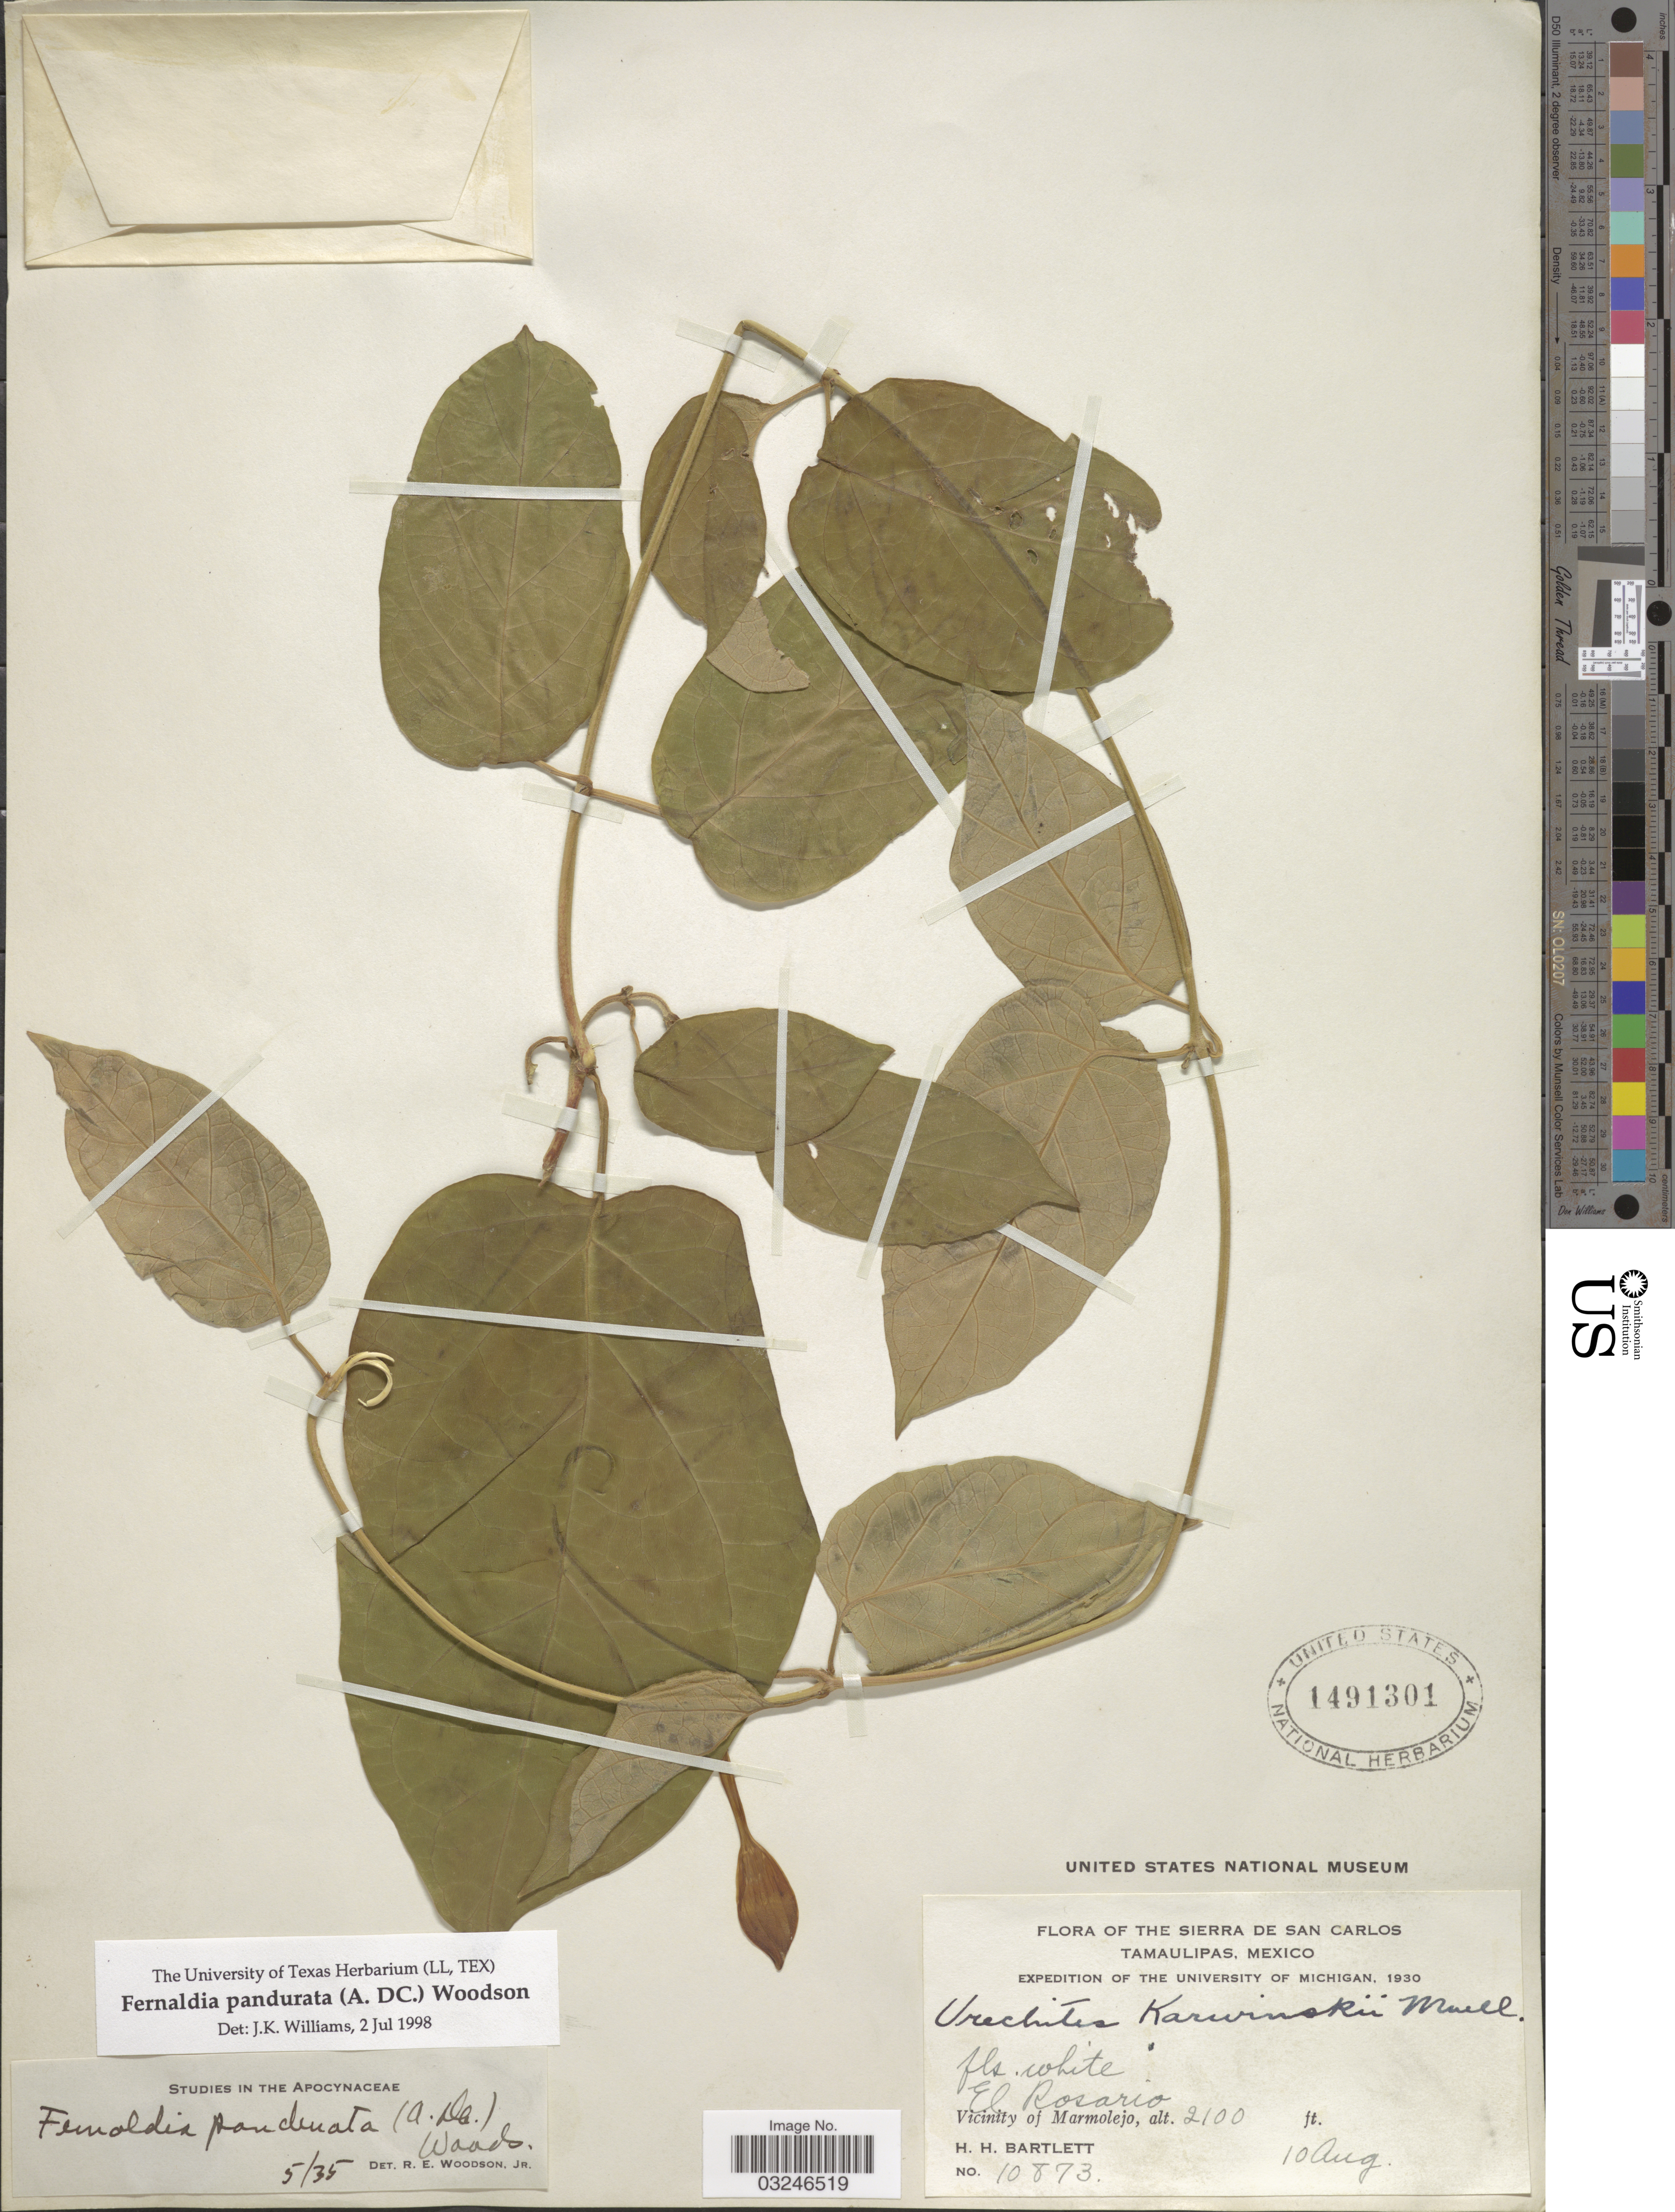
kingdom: Plantae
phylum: Tracheophyta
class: Magnoliopsida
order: Gentianales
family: Apocynaceae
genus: Fernaldia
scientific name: Fernaldia pandurata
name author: (A. DC.) Woodson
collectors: H. H. Bartlett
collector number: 10873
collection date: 1930-08-10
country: Mexico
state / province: Tamaulipas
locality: The Sierra de San Carlos. El Rosario. Vicinity of Marmolejo.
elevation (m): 640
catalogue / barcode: US 1491301